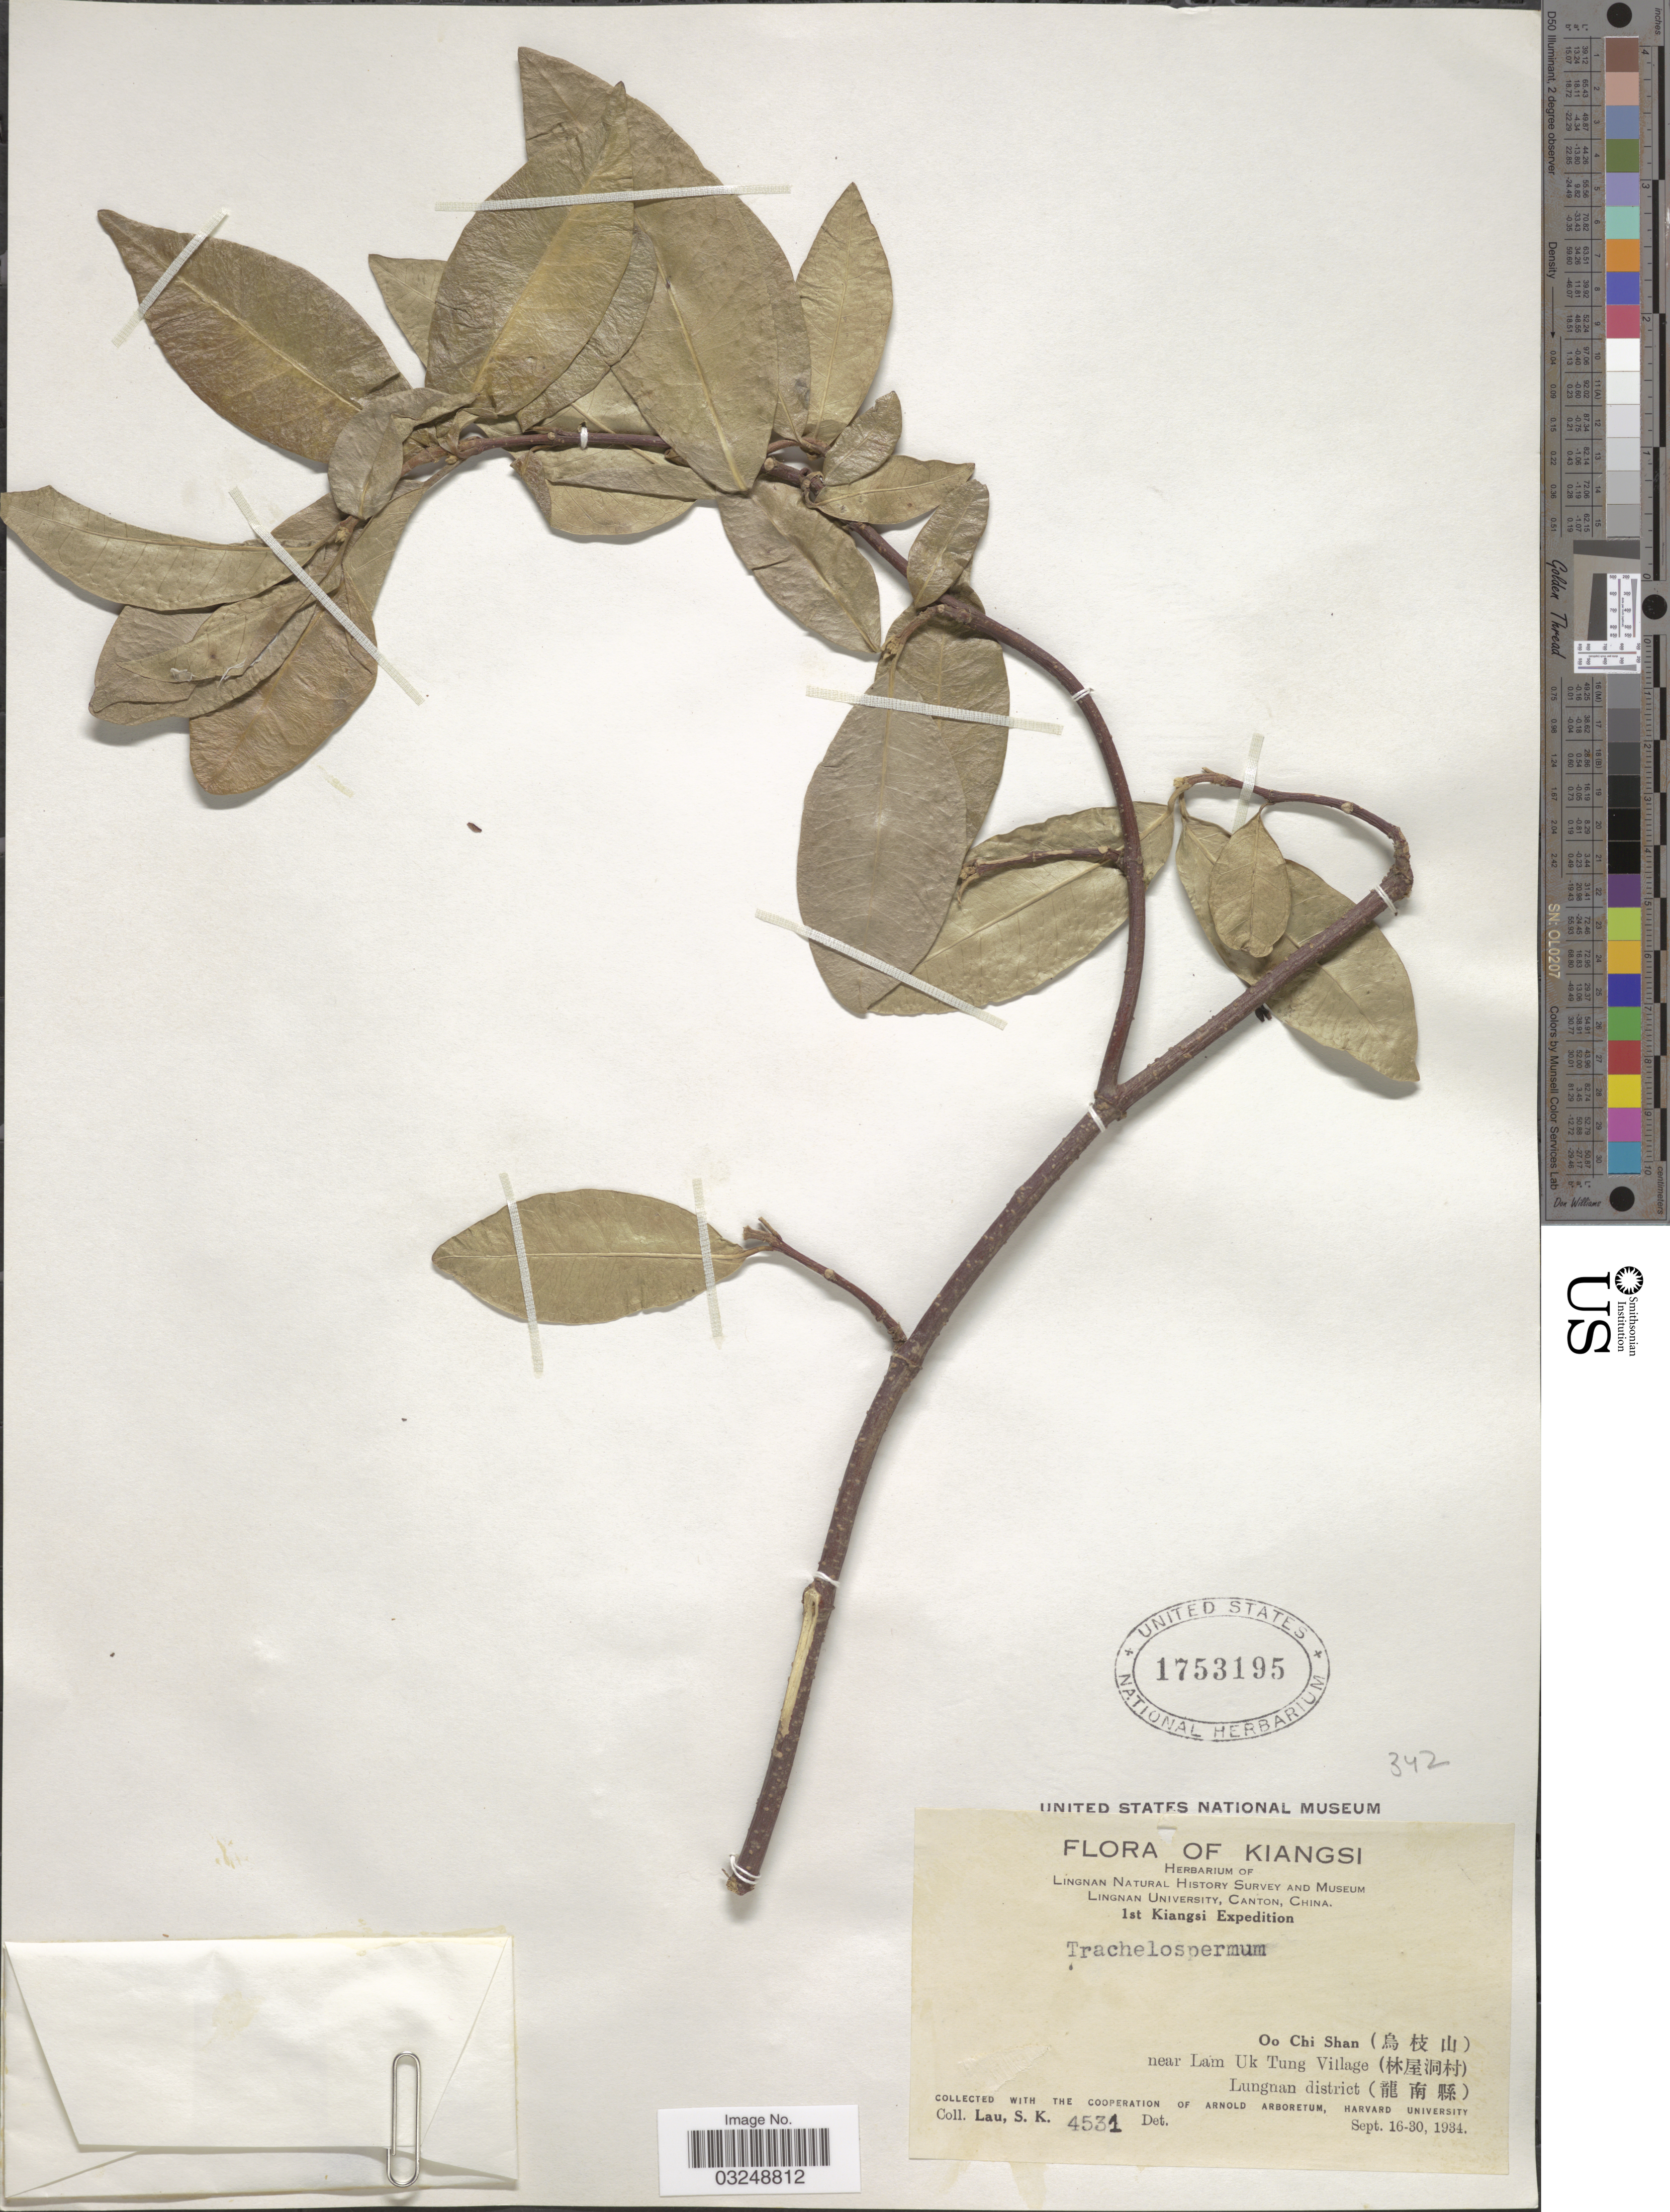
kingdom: Plantae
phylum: Tracheophyta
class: Magnoliopsida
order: Gentianales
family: Apocynaceae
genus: Trachelospermum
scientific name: Trachelospermum sp.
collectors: S. K. Lau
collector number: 4531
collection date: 1934-09-16/1934-09-30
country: China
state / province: Jiangxi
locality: Kiangsi. Oo Chi Shan (X) near Lam Uk Tung Village (X).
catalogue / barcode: US 1753195